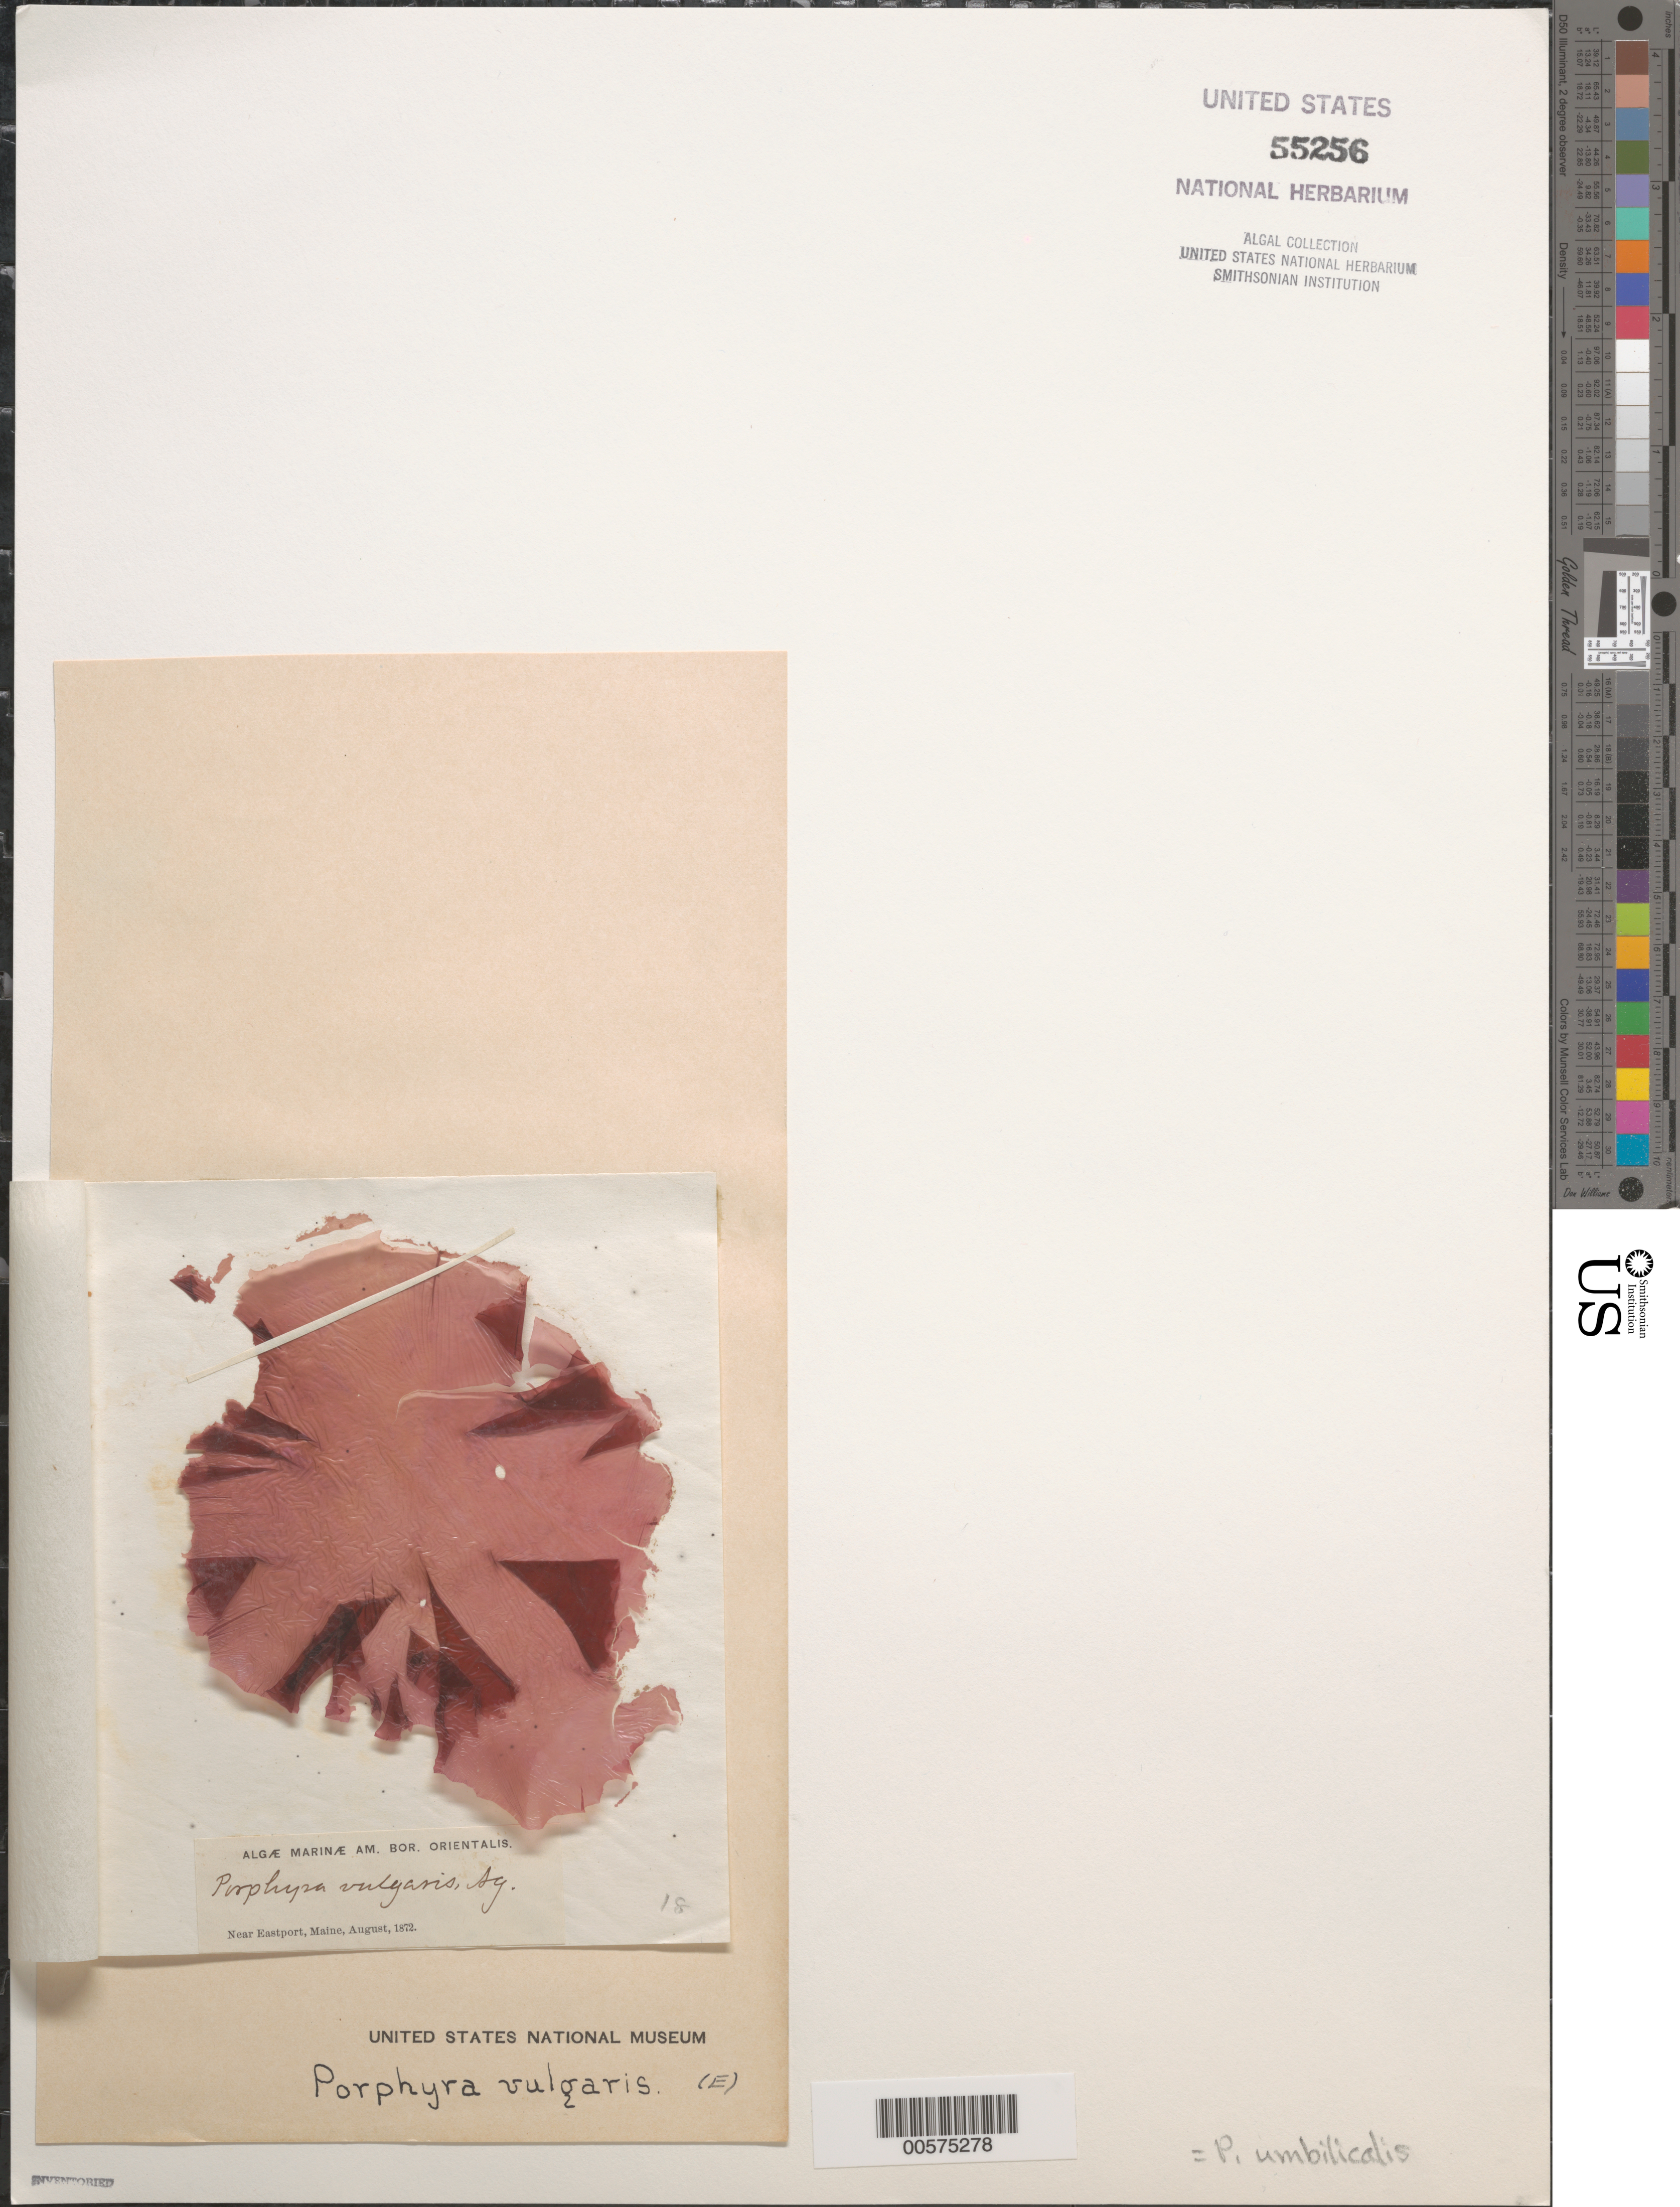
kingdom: Plantae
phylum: Rhodophyta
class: Bangiophyceae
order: Bangiales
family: Bangiaceae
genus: Porphyra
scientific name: Porphyra umbilicalis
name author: Kütz.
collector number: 18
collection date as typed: Aug 1872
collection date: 1872-08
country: United States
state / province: Maine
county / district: Washington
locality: Near Eastport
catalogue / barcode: US 55256